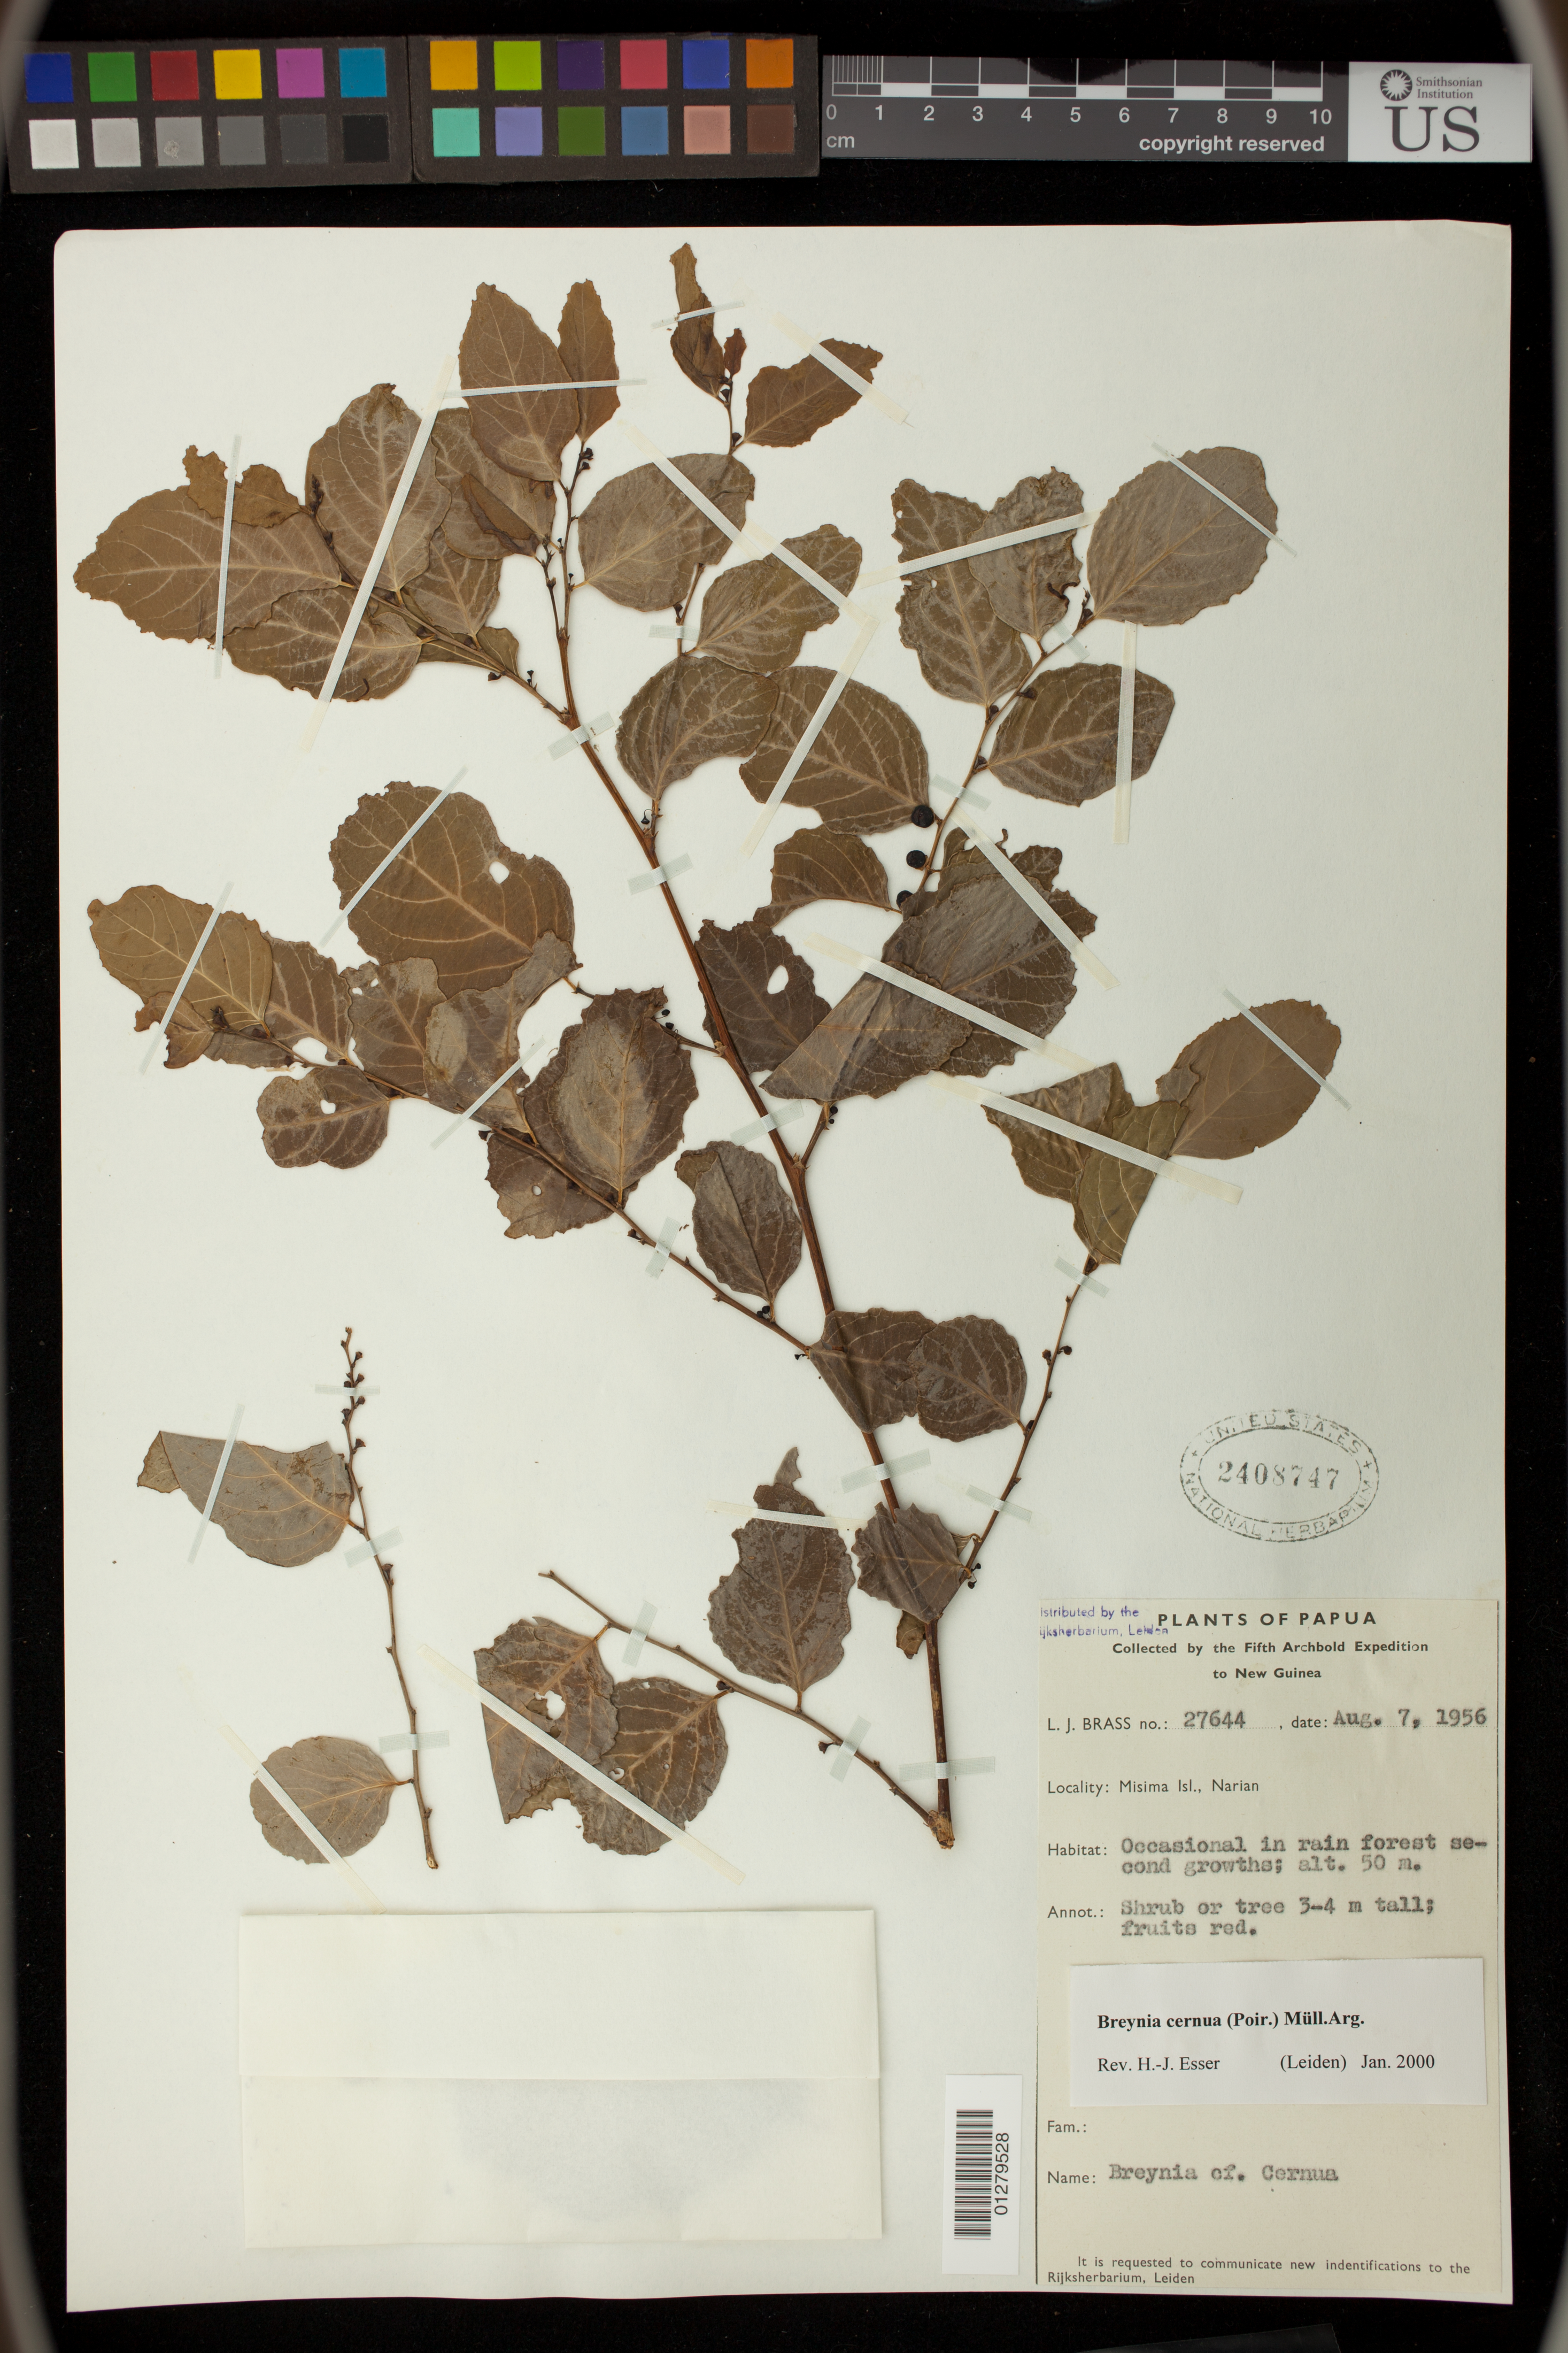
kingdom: Plantae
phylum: Tracheophyta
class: Magnoliopsida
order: Malpighiales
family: Phyllanthaceae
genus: Phyllanthus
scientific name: Phyllanthus cernuus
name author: Poir.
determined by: Wagner, W. L., (BOT), Smithsonian Institution - National Museum of Natural History (UNITED STATES)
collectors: L. J. Brass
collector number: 27644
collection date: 1956-08-07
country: Papua New Guinea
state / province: Milne Bay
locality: Papua: Misima Island, Narian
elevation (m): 50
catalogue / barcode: US 2408747